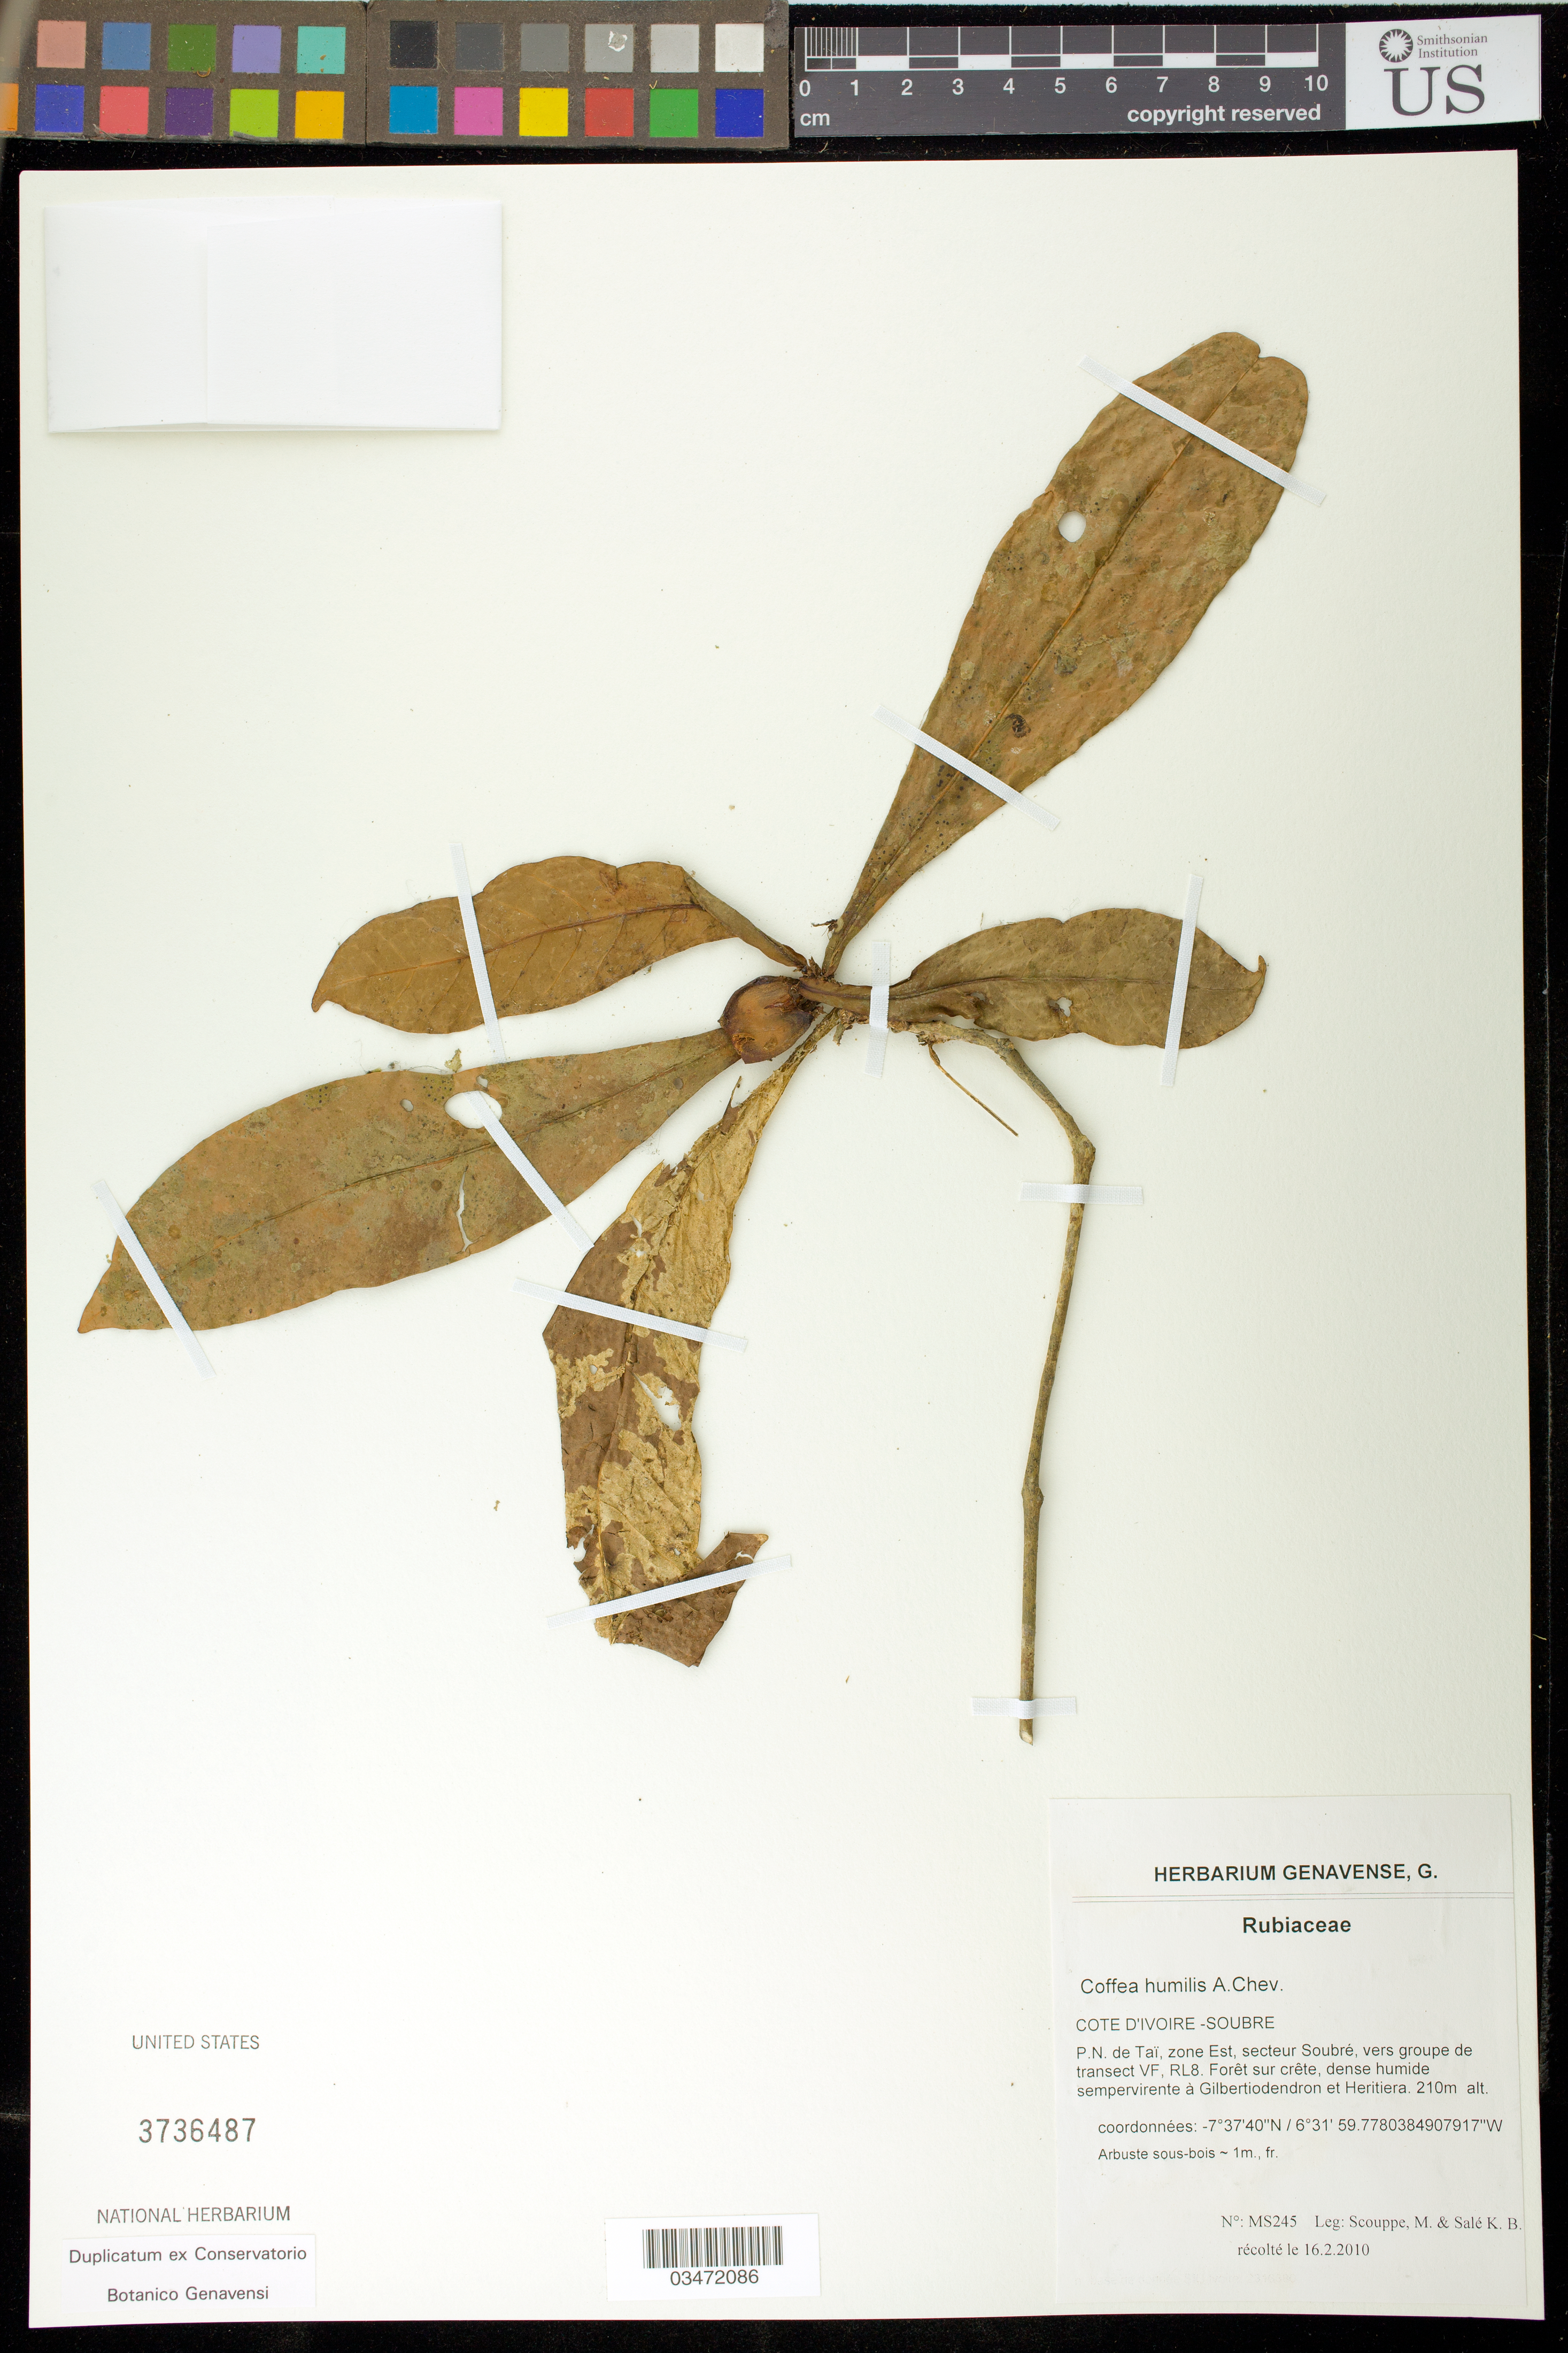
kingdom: Plantae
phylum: Tracheophyta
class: Magnoliopsida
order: Gentianales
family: Rubiaceae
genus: Coffea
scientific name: Coffea humilis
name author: A. Chev.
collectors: M. Scouppe & K. Sale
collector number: MS245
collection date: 2010-02-16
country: Ivory Coast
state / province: Bas-Sassandra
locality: Soubré. P.N. de Taï, zone du Est, secteur Soubré, vers groupe de transect VF, RL8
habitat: Forêt sur crête, dense humide sempervirente à Gilbertiodendron et Heritiera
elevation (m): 210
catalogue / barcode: US 3736487